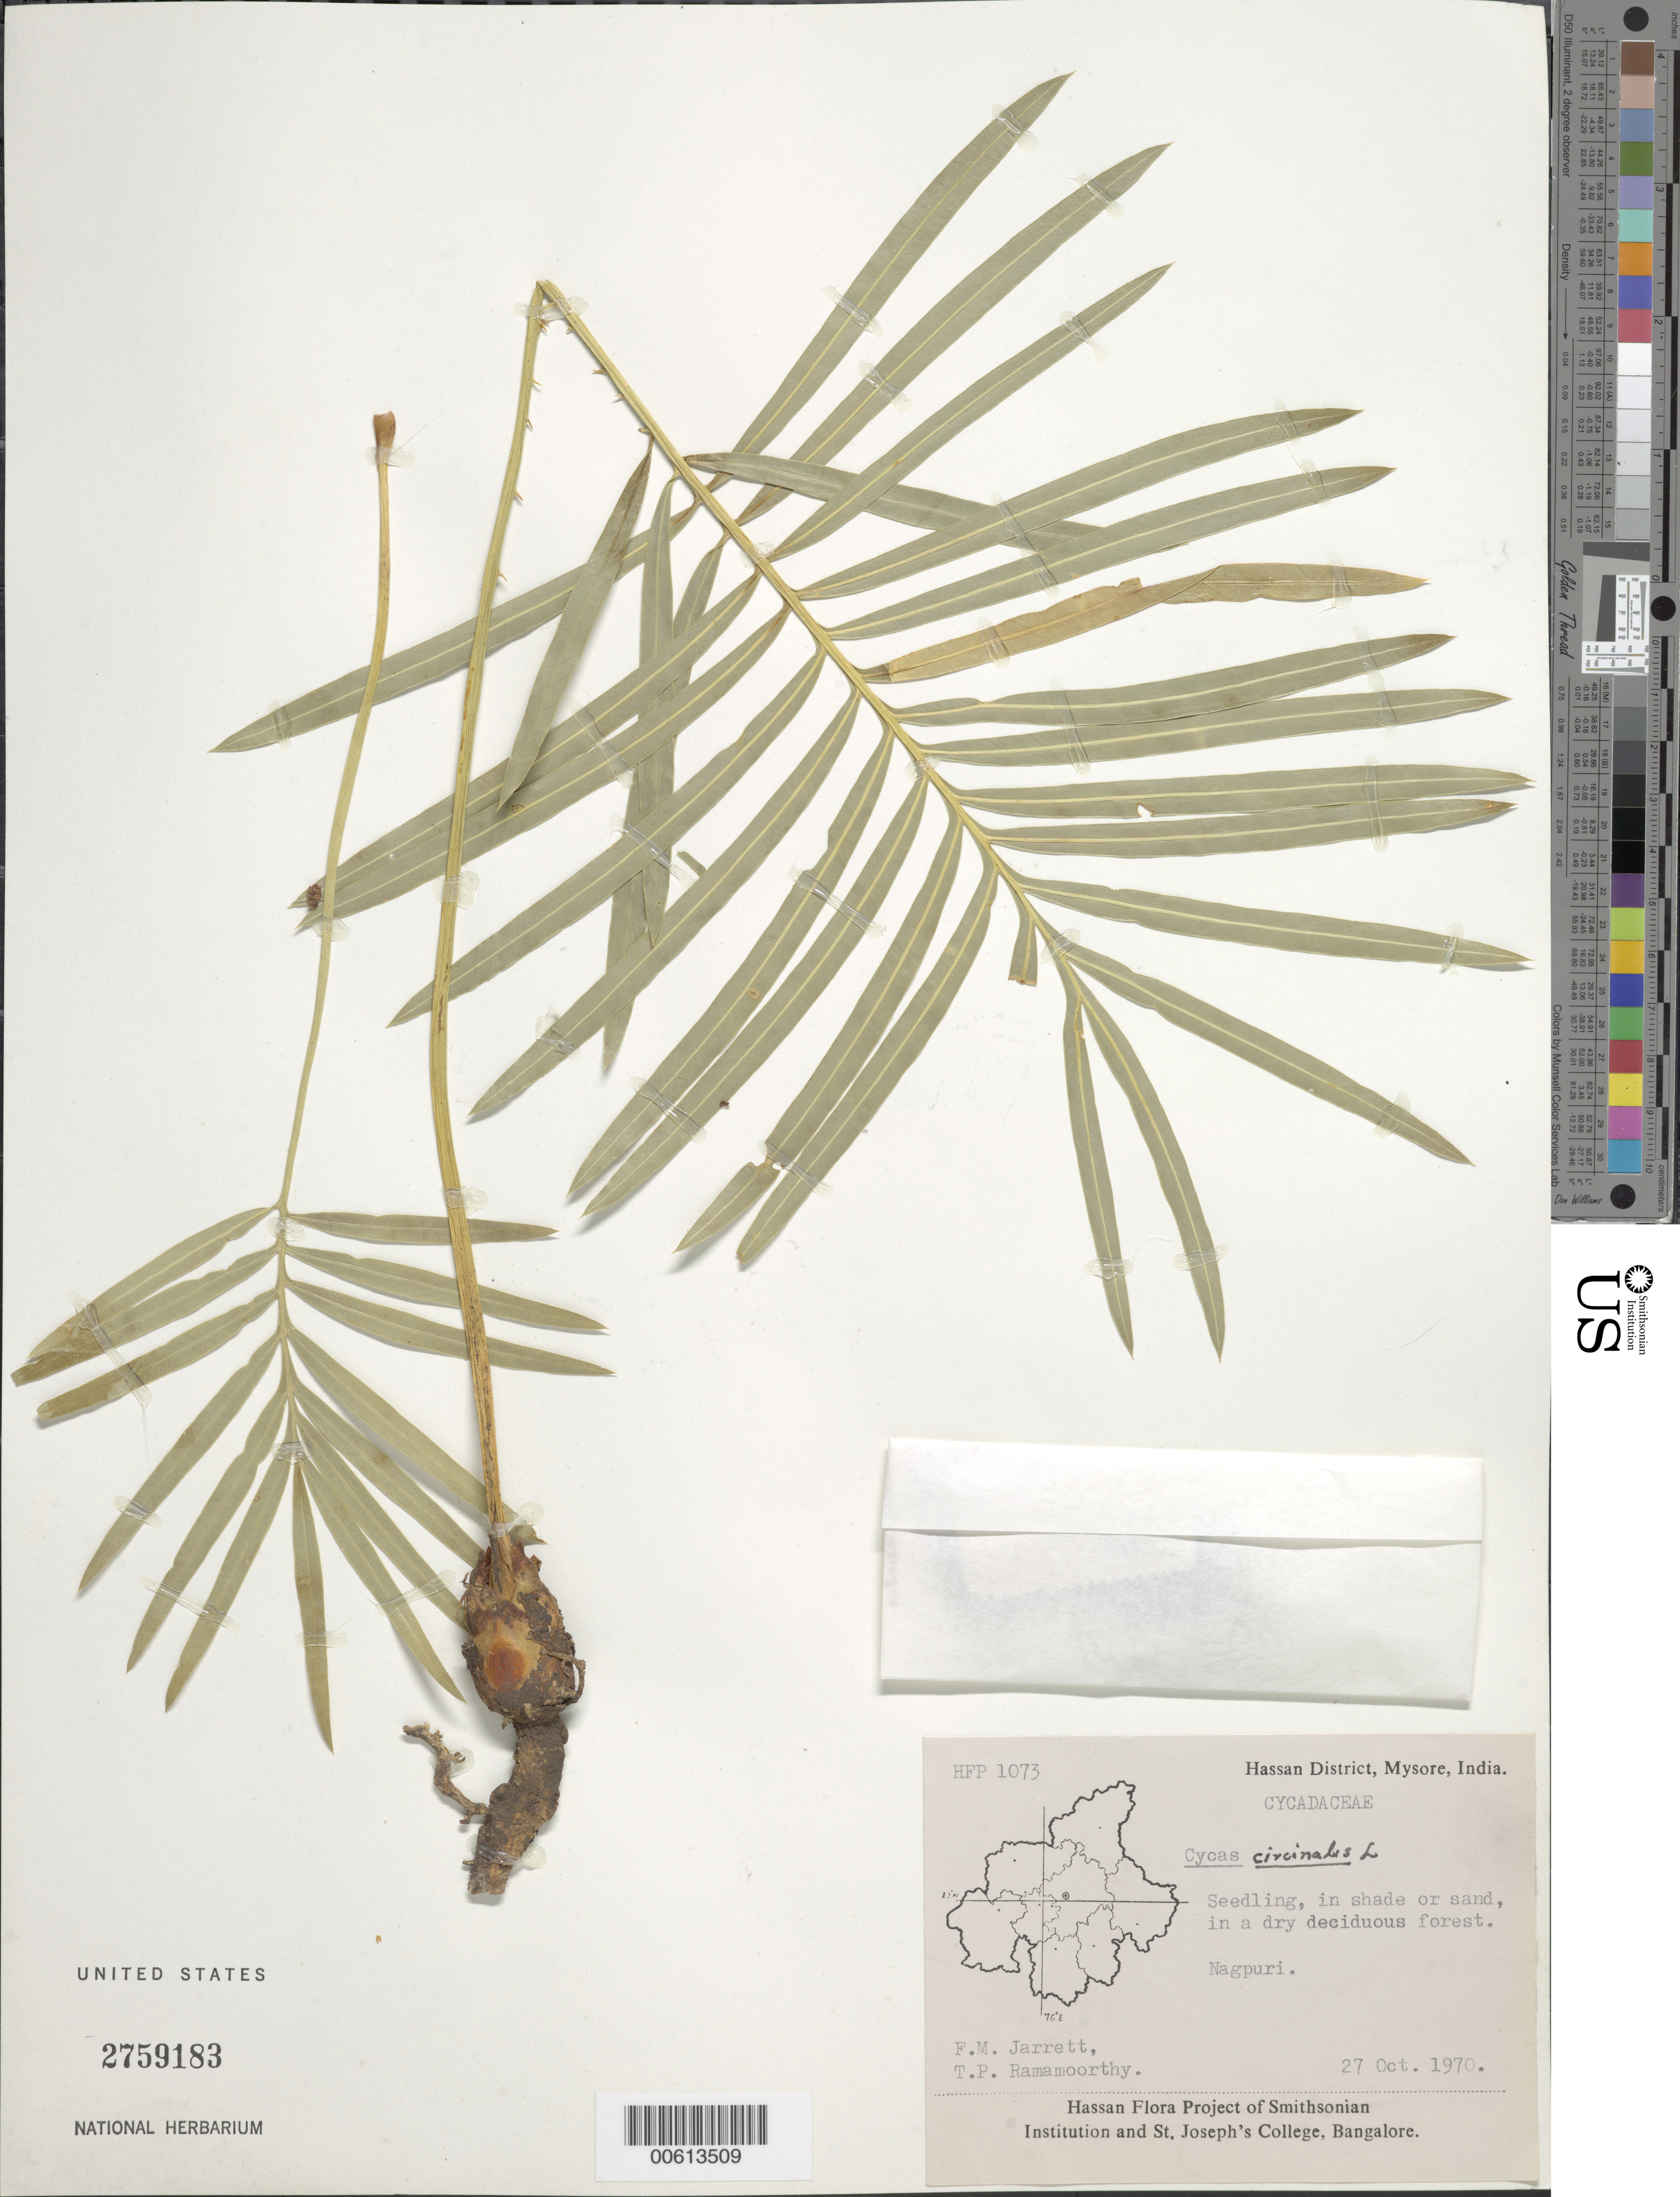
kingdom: Plantae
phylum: Tracheophyta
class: Cycadopsida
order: Cycadales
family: Cycadaceae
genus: Cycas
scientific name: Cycas circinalis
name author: L.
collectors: F. M. Jarrett & T. P. Ramamoorthy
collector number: HFP 1073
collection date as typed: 27 Oct 1970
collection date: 1970-10-27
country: India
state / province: Karnataka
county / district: Hassan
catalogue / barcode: US 2759183